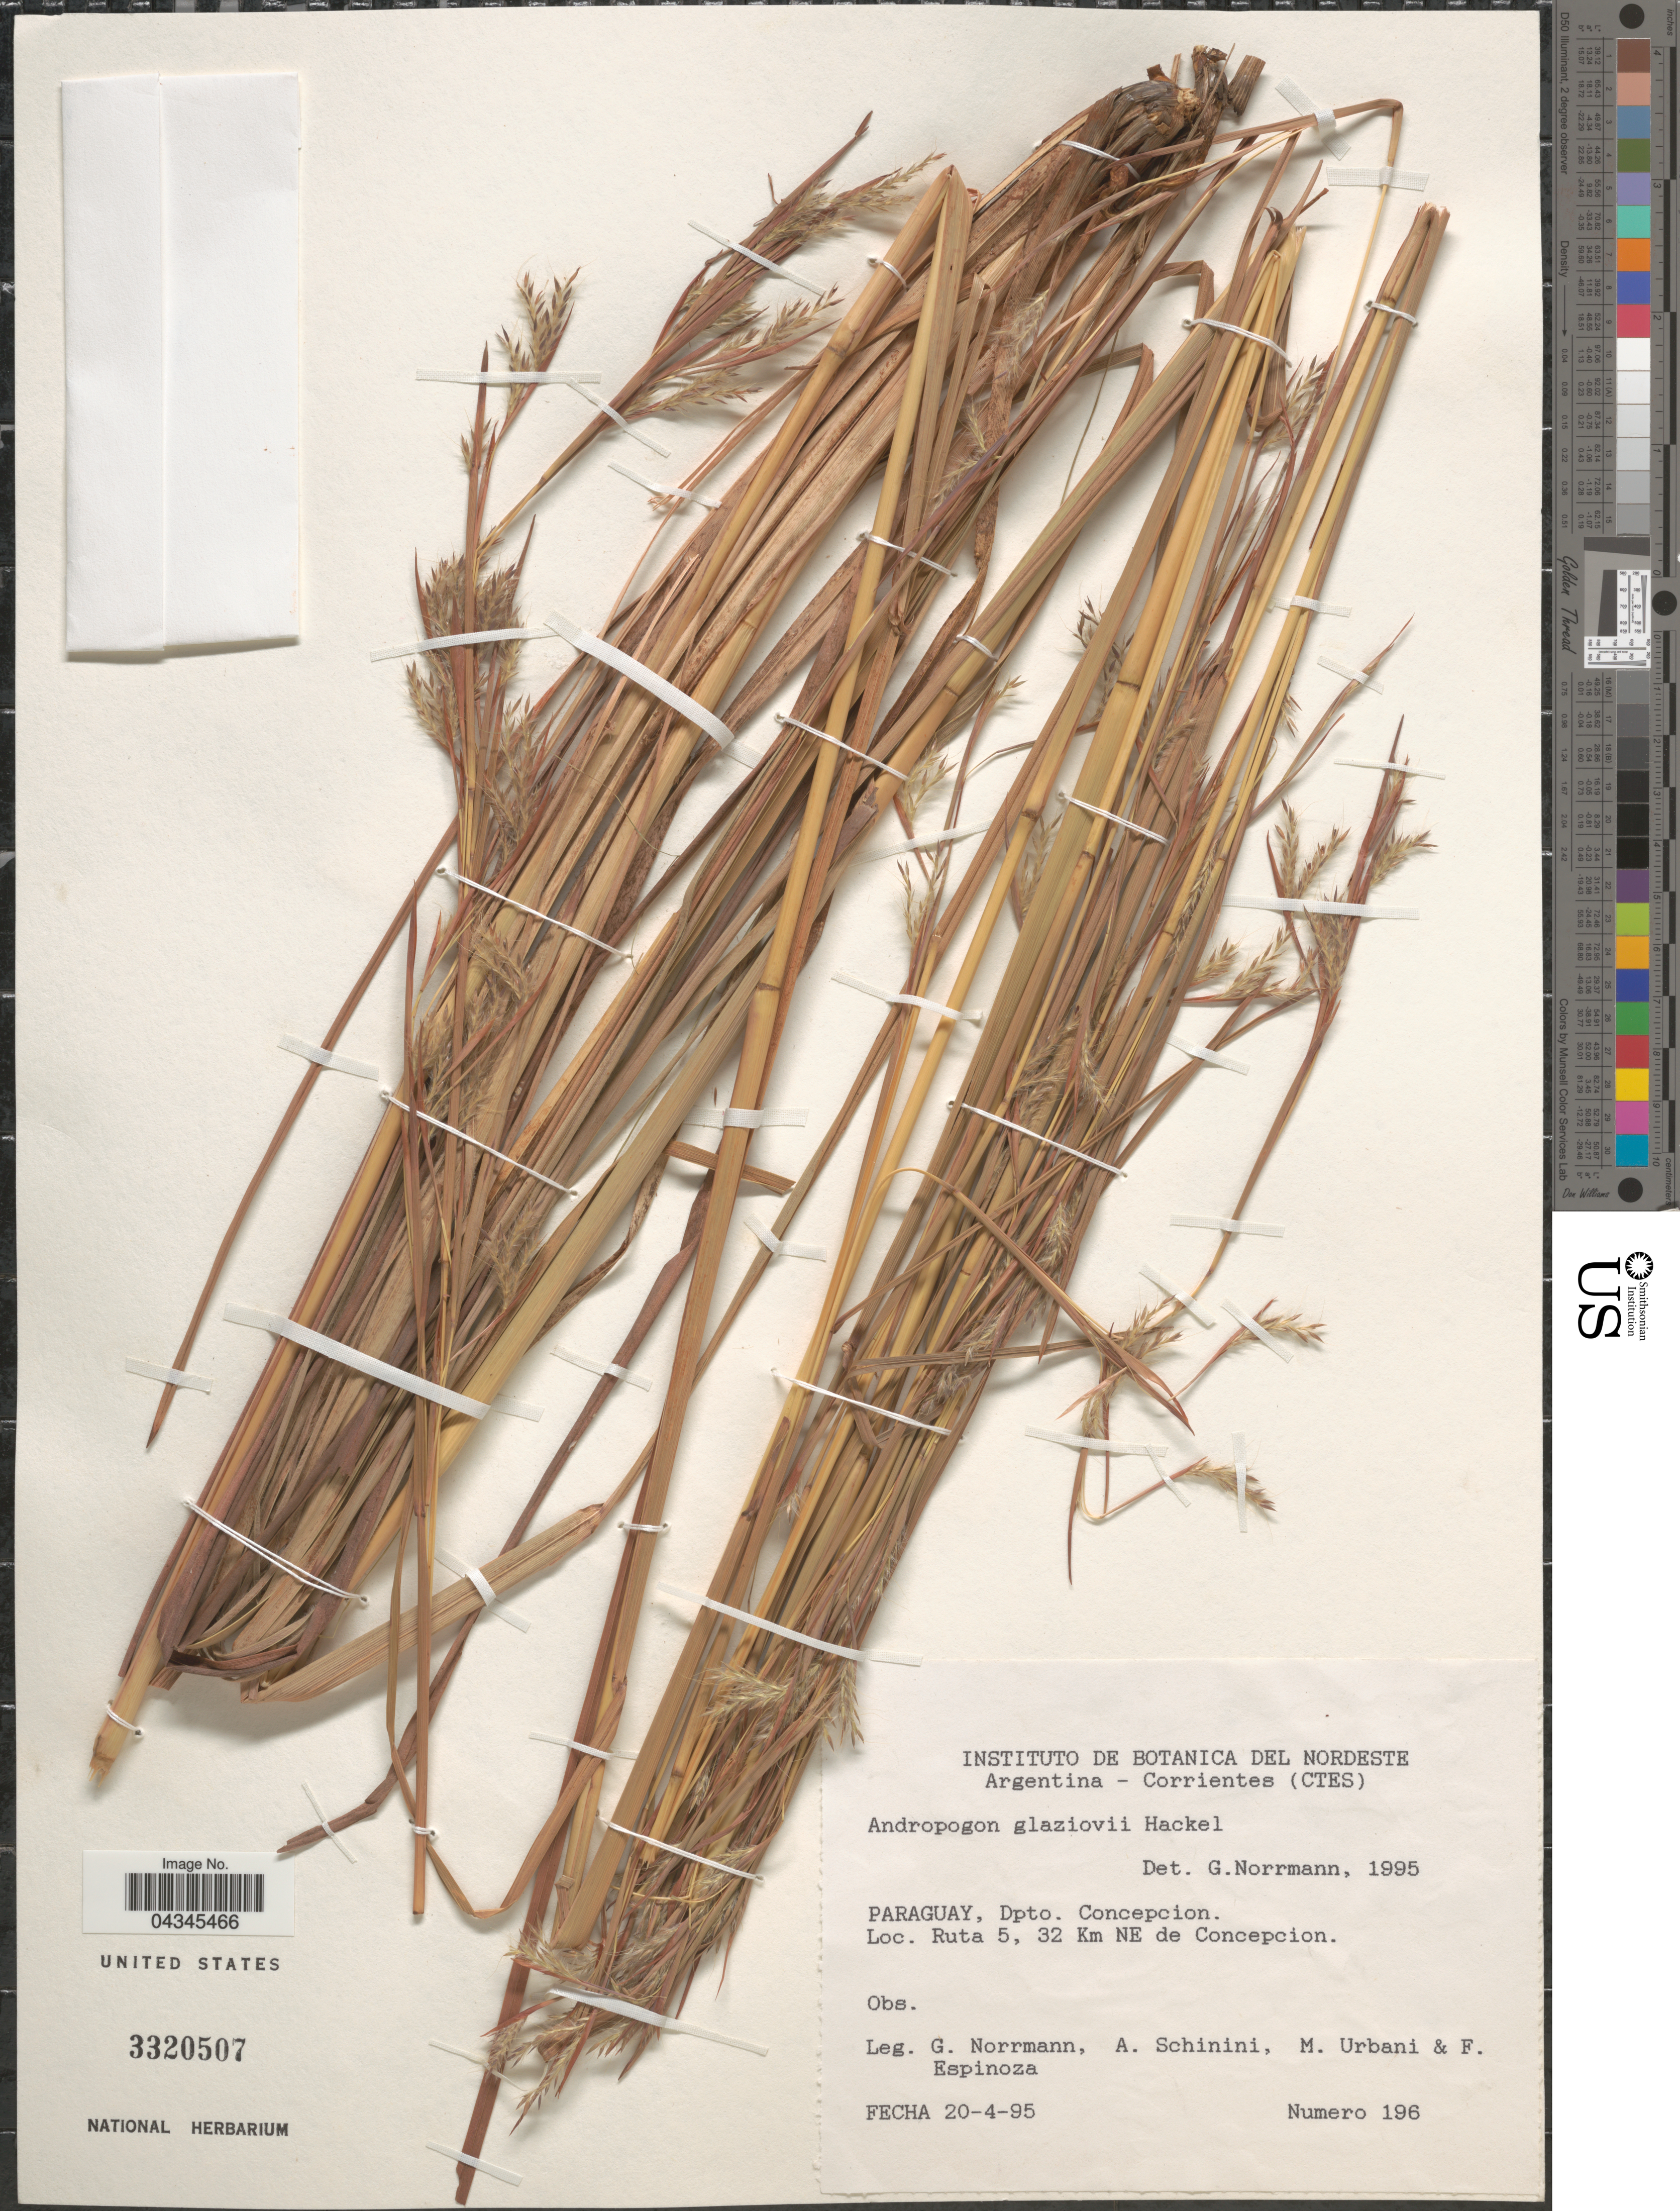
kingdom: Plantae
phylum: Tracheophyta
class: Liliopsida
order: Poales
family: Poaceae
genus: Andropogon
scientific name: Andropogon glaziovii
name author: Hack. in Mart.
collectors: G. Norrmann, A. Schinini, M. Urbani & F. Espinoza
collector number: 196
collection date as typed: Transcribed d/m/y: 20/4/95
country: Paraguay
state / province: Concepcion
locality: Dpto. Concepcion. Ruta 5, 32 Km NE de Concepcion.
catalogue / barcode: US 3320507